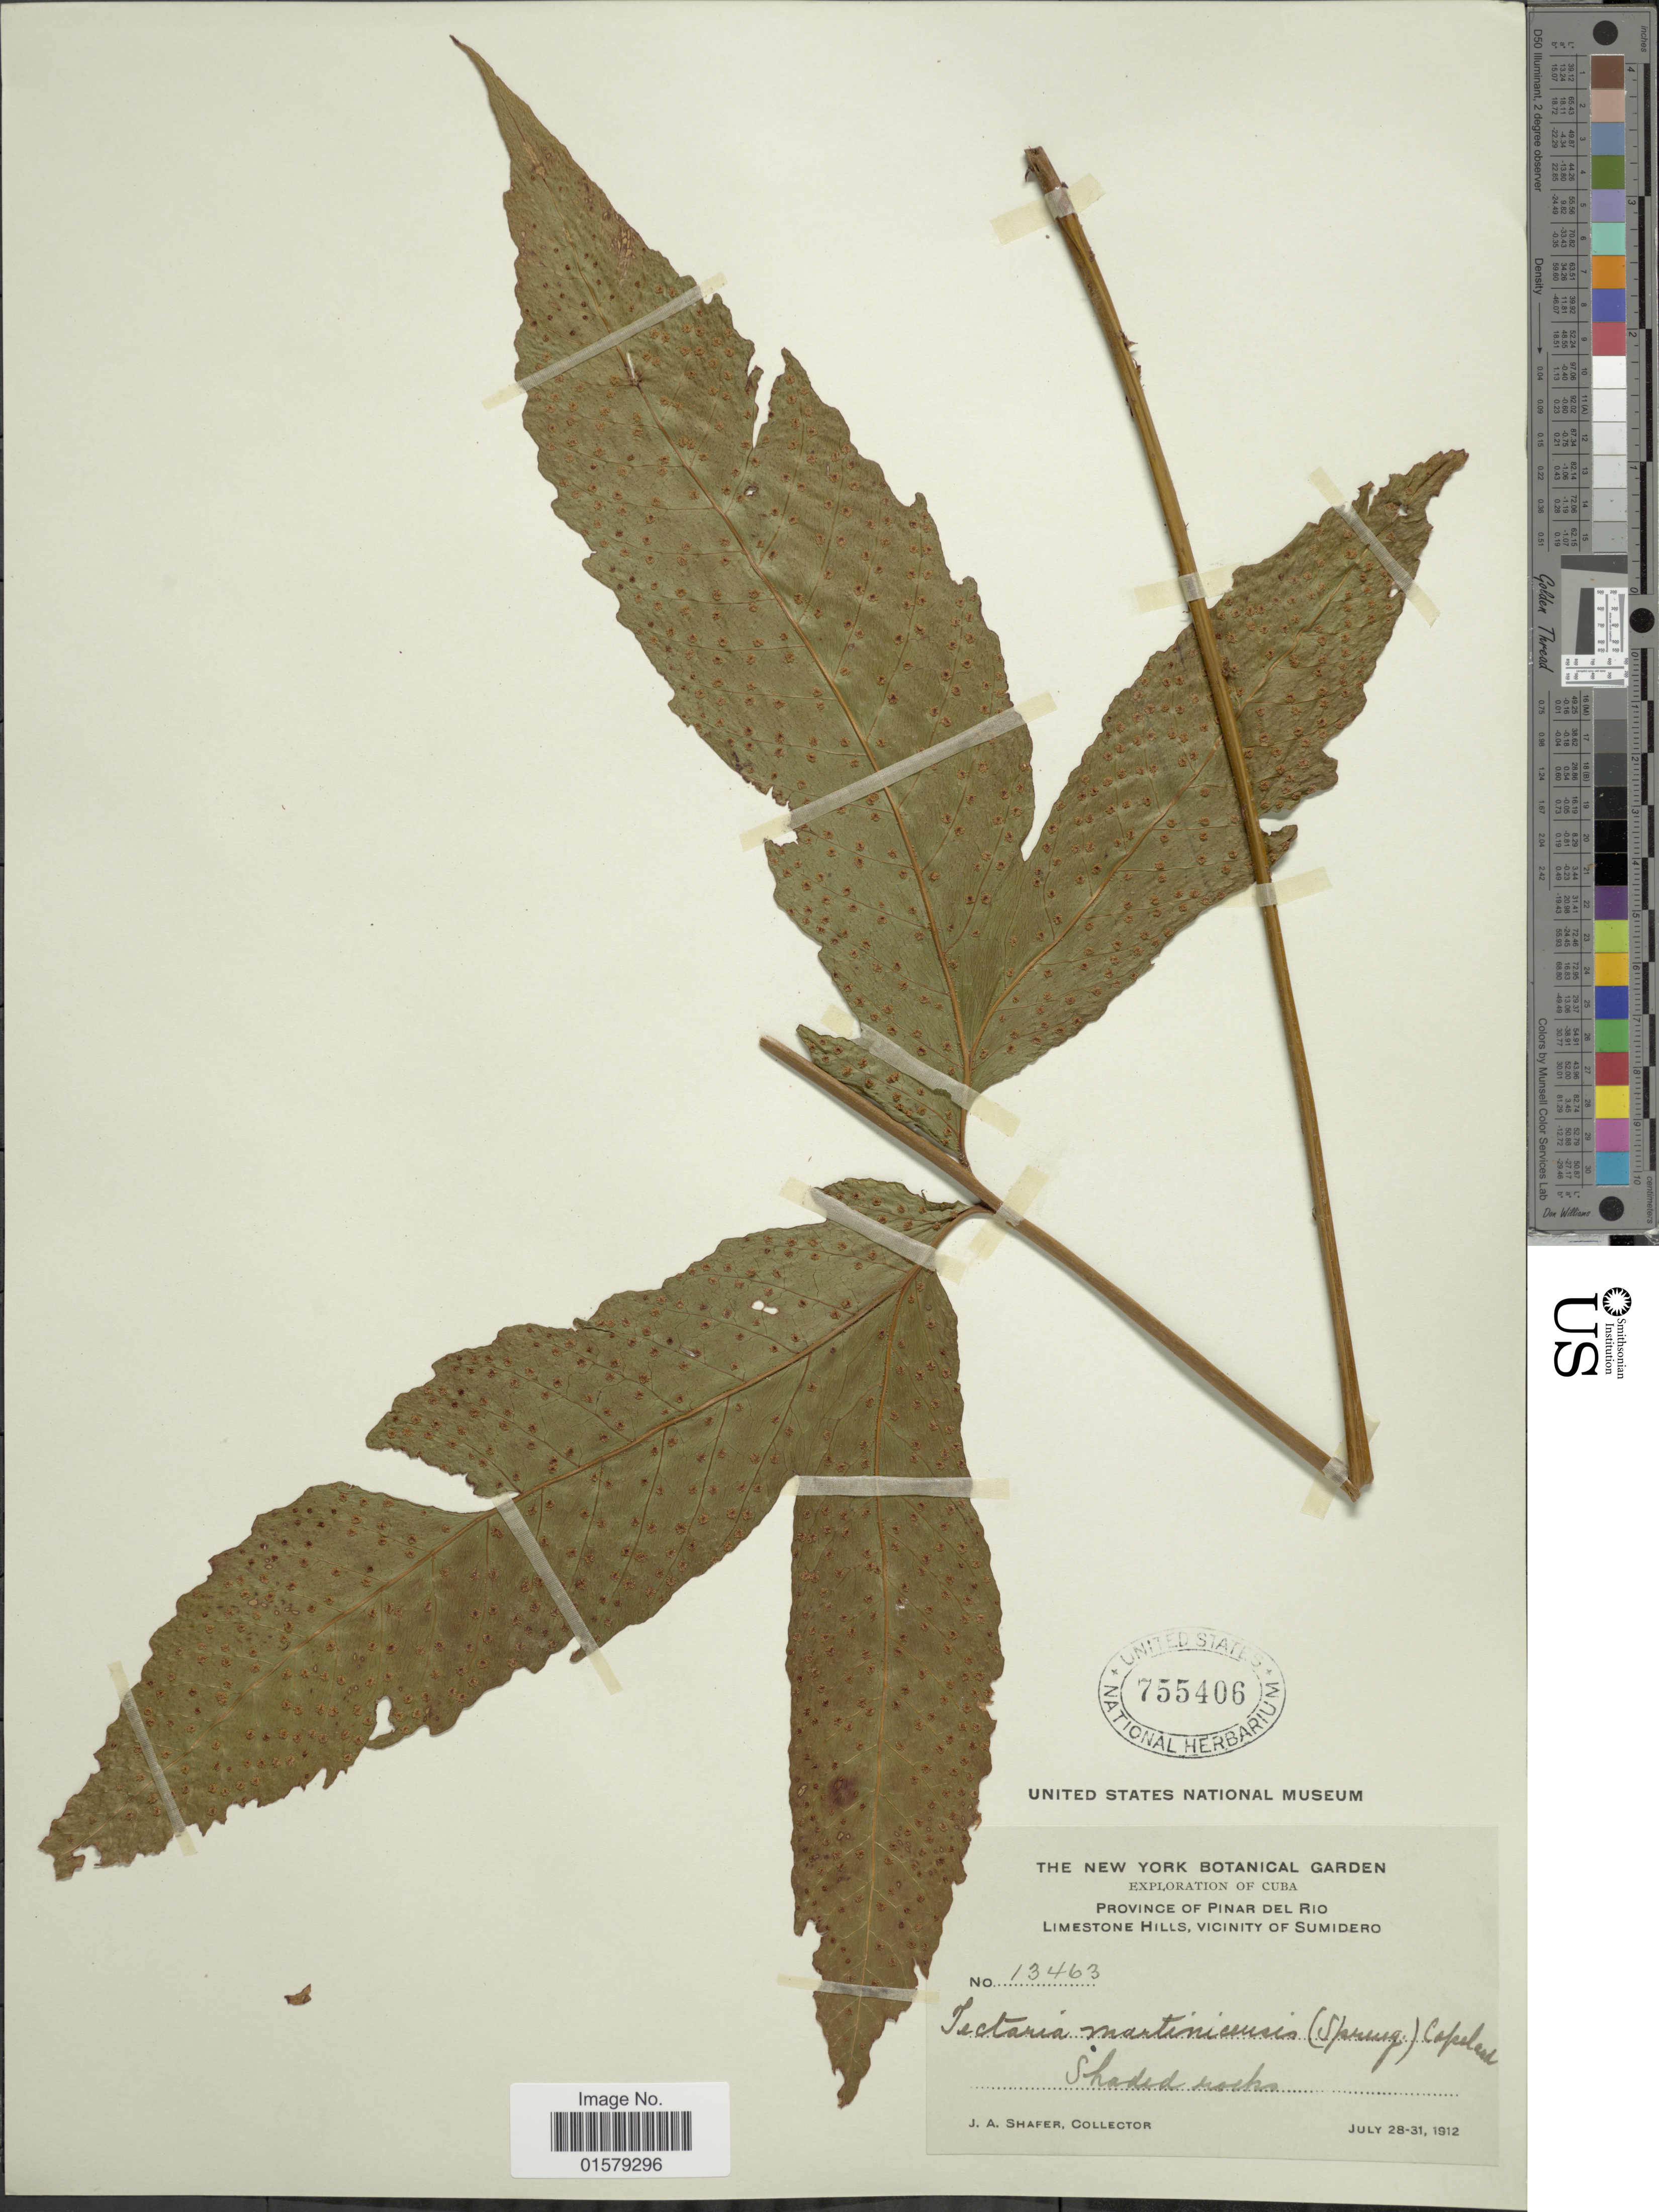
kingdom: Plantae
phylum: Tracheophyta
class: Polypodiopsida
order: Polypodiales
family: Tectariaceae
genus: Tectaria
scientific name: Tectaria incisa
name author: Cav.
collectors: J. A. Shafer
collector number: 13463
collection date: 1912-07-28/1912-07-31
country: Cuba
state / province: Pinar del Río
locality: Limestone Hills, vicinity of Sumidero, shaded rocks.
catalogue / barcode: US 755406